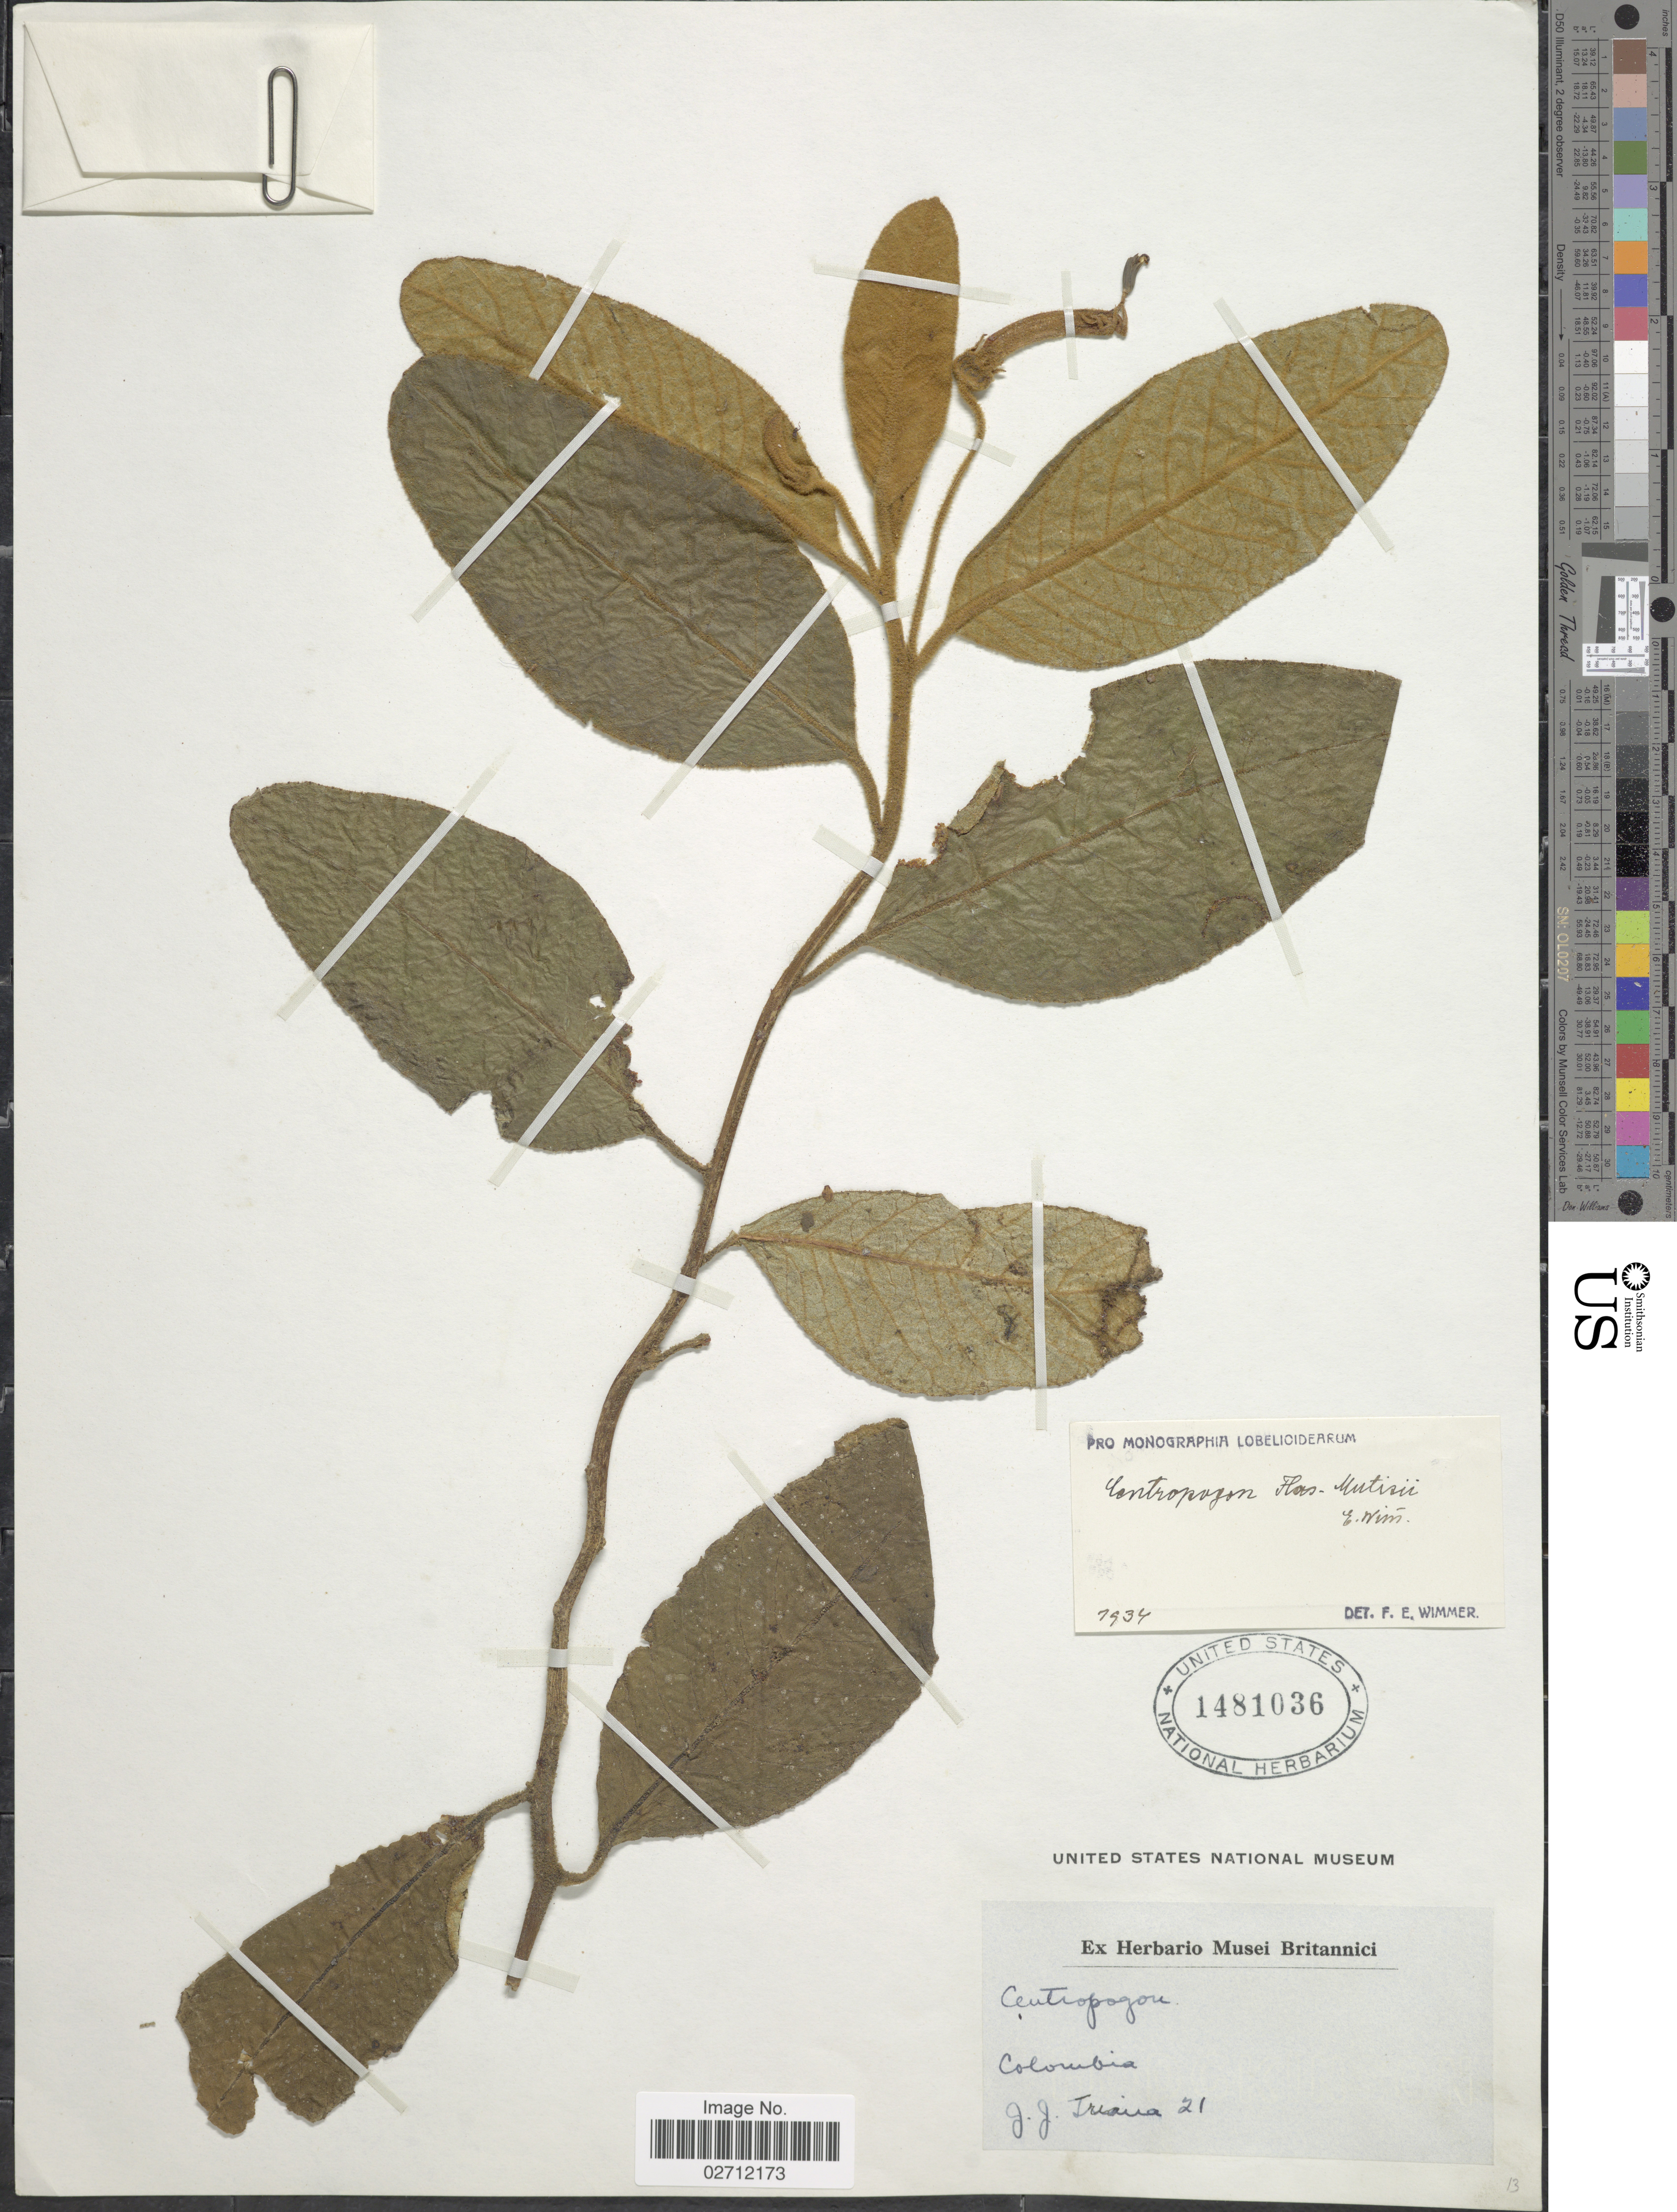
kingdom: Plantae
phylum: Tracheophyta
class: Magnoliopsida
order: Asterales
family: Campanulaceae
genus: Centropogon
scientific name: Centropogon flos-mutisii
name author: E. Wimm.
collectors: J. J. Triana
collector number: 21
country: Colombia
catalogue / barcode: US 1481036